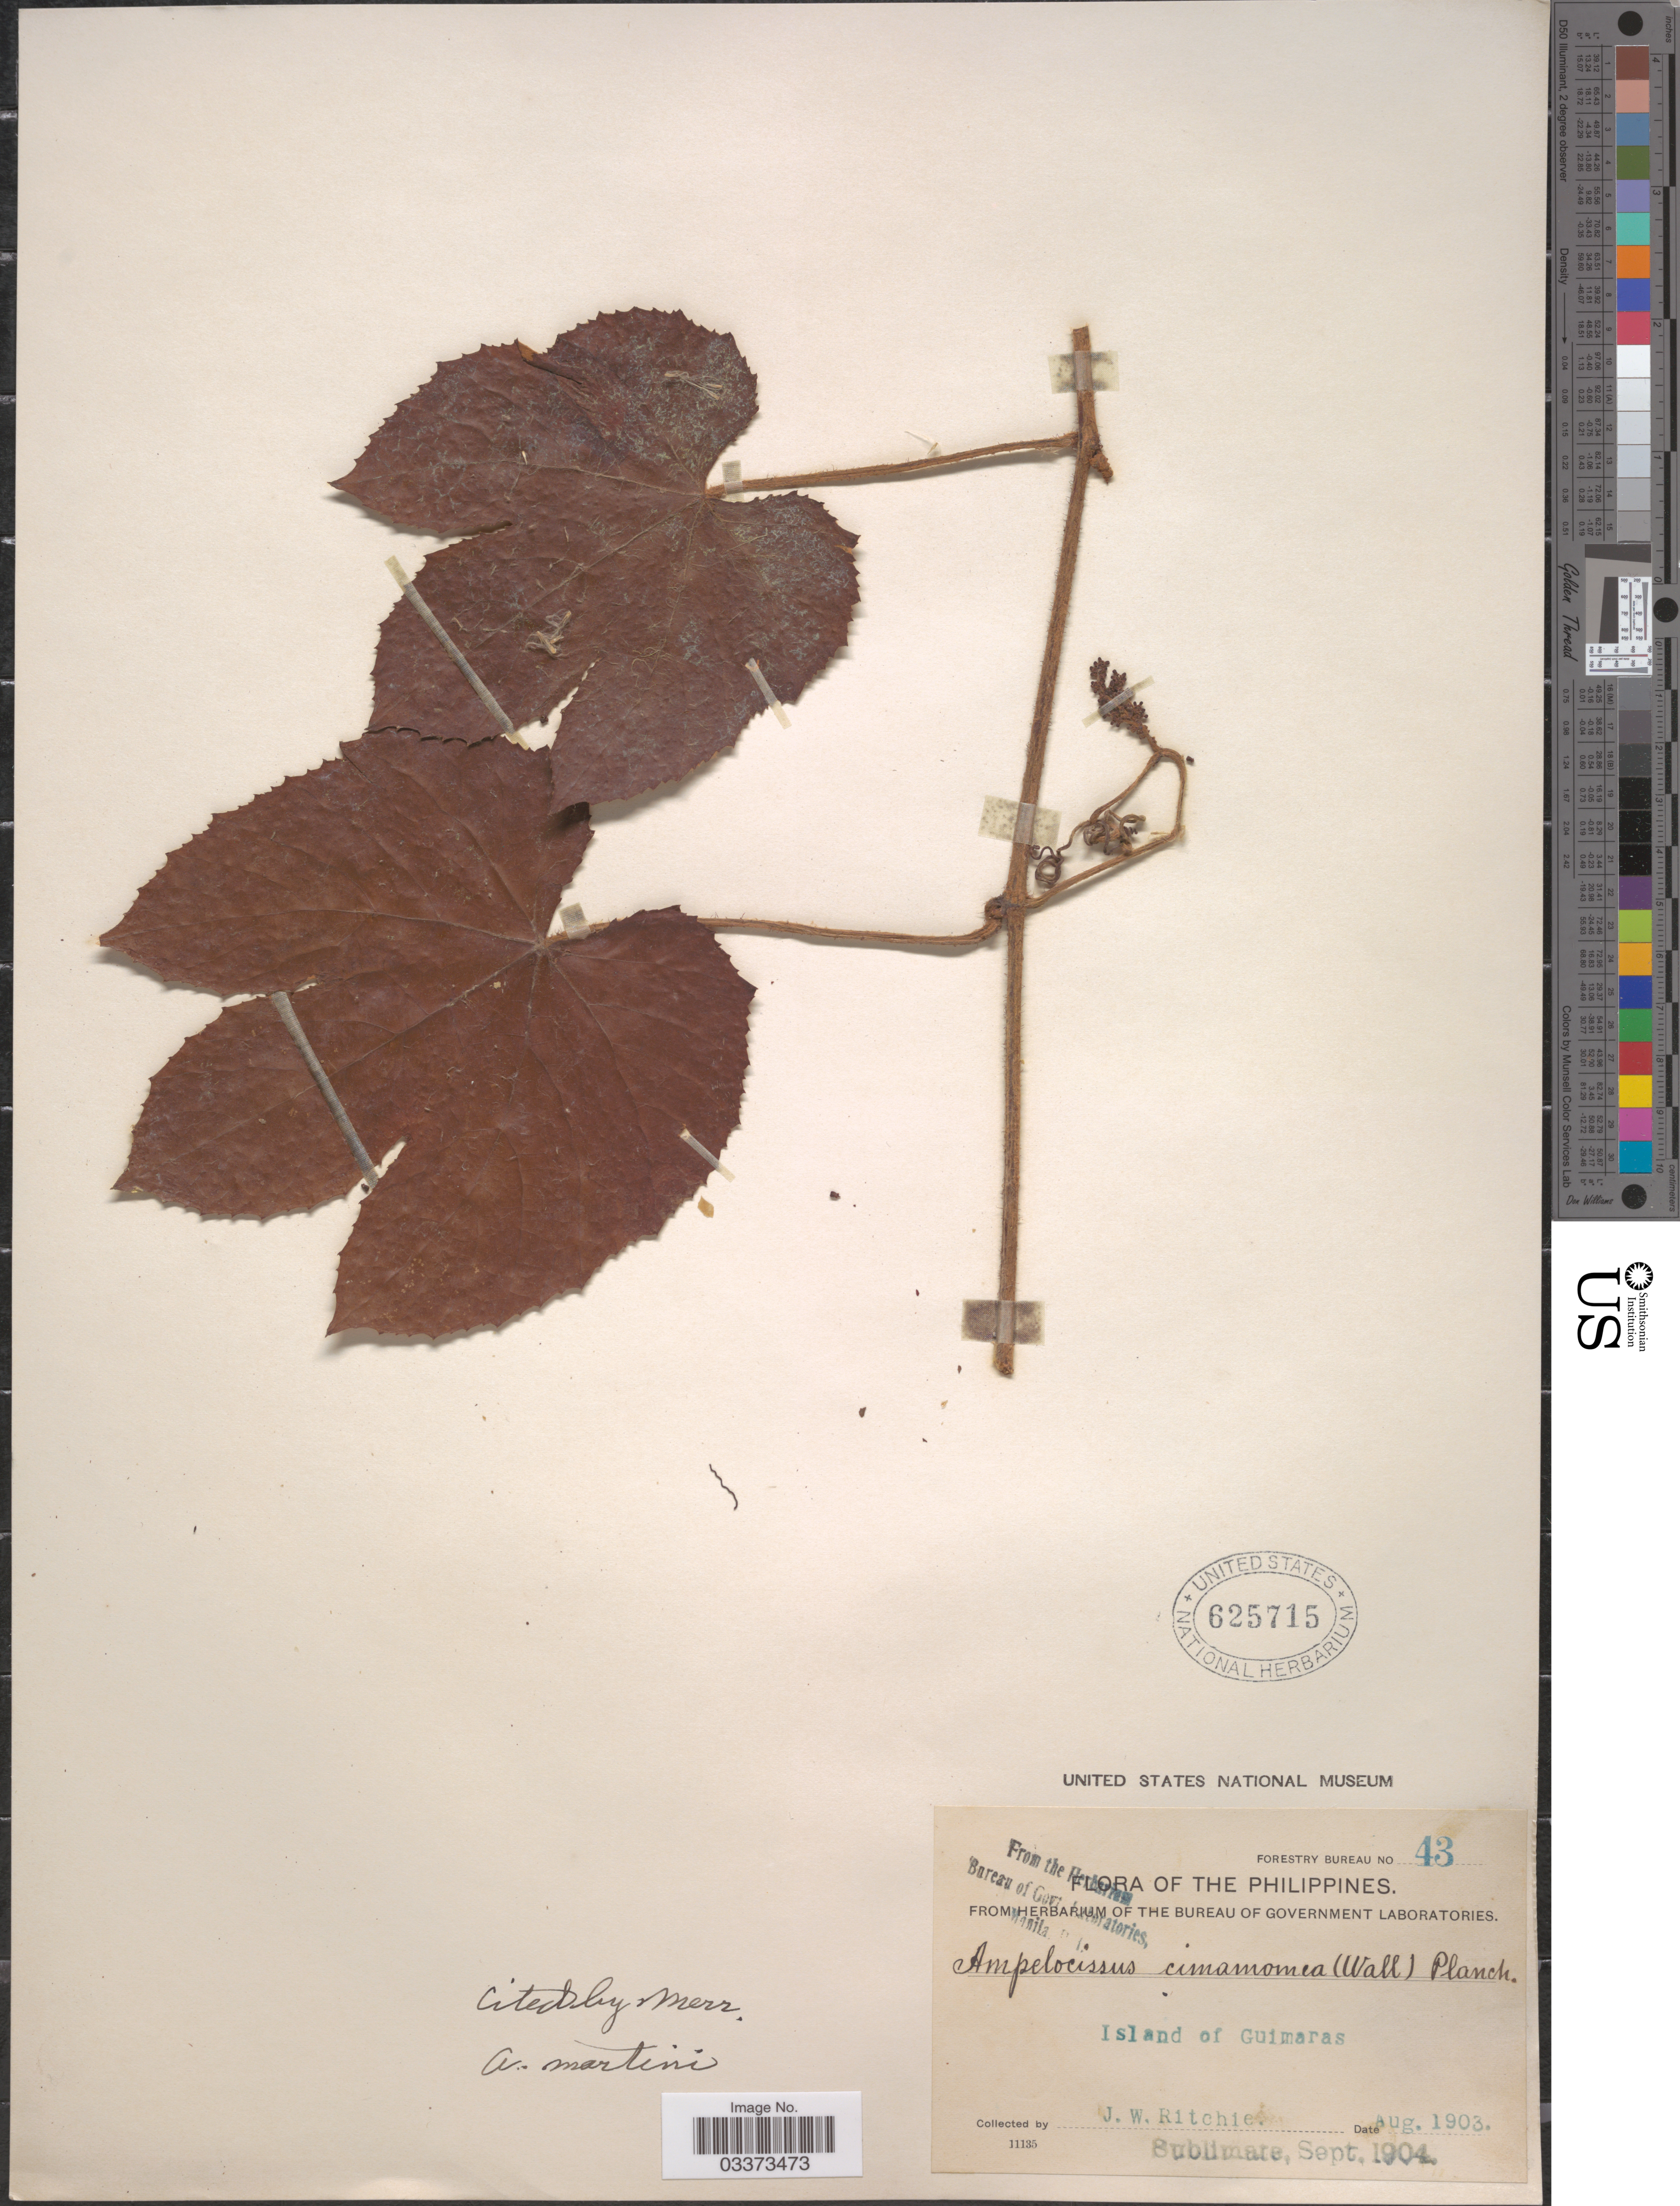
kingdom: Plantae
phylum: Tracheophyta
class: Magnoliopsida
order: Vitales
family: Vitaceae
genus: Ampelocissus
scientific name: Ampelocissus martinii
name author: Planch.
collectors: J. Ritchie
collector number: Forestry Bureau 43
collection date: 1903-08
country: Philippines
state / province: Western Visayas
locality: Island of Guimaras.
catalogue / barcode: US 625715